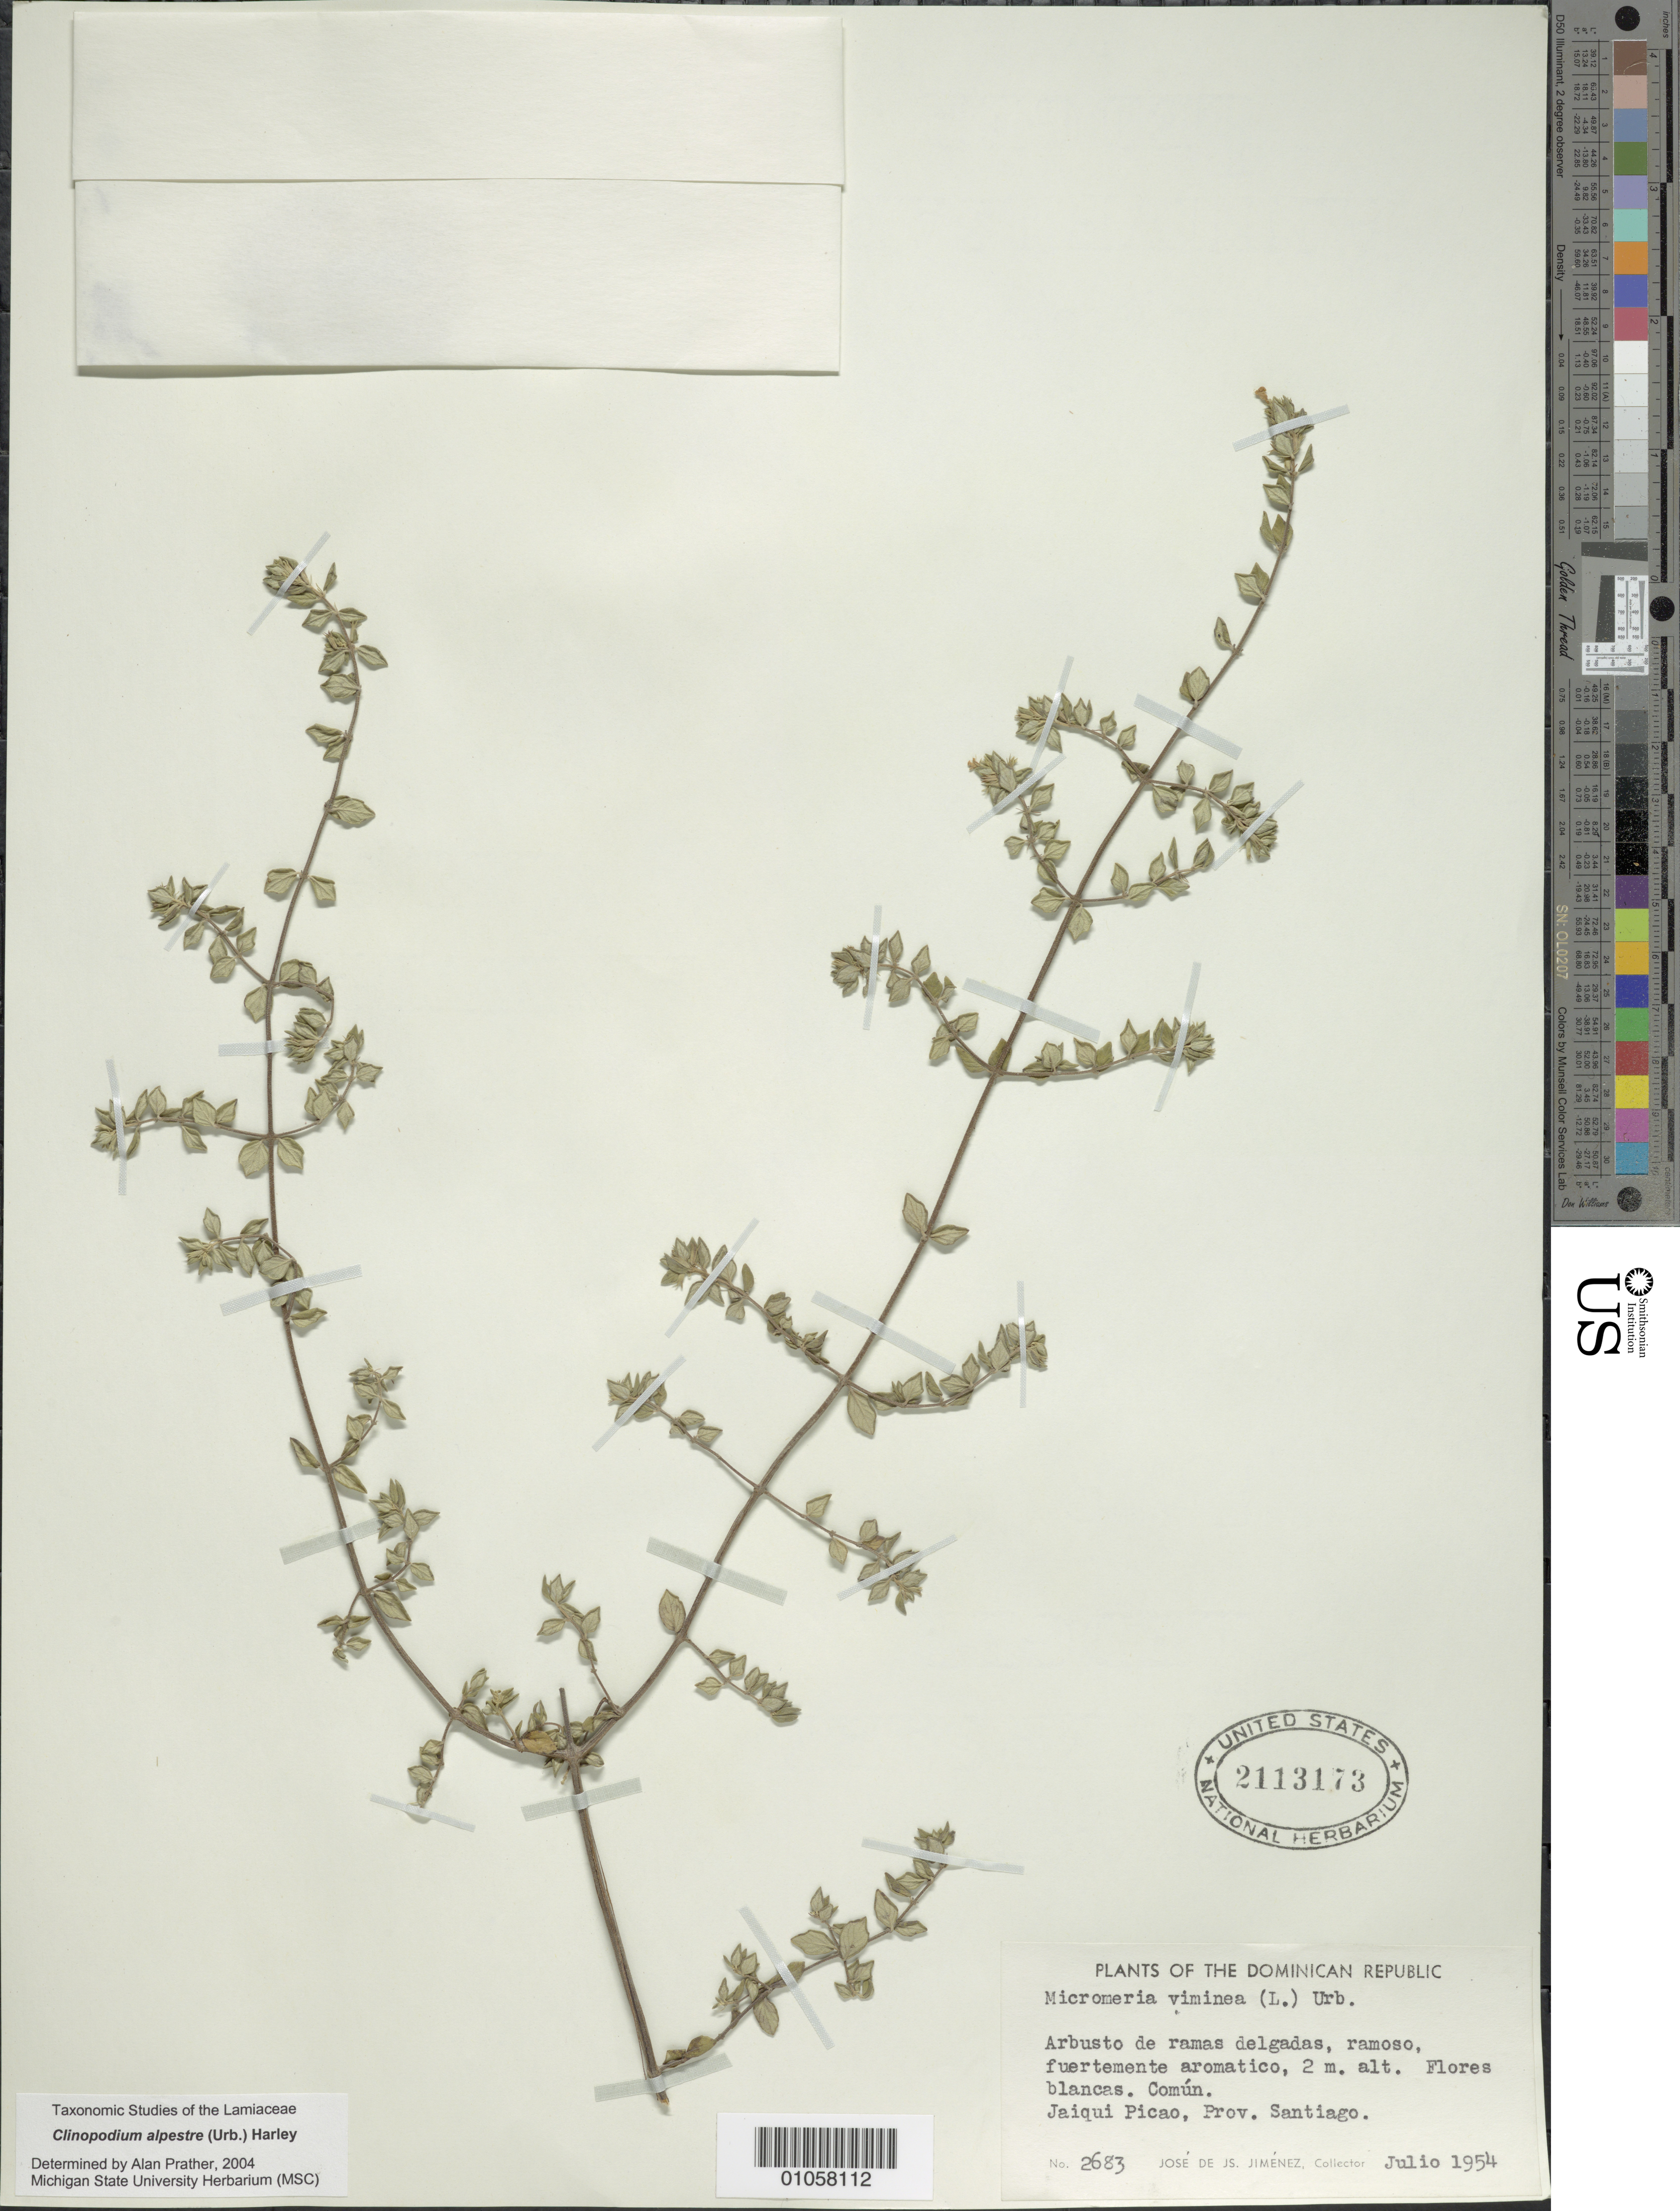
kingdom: Plantae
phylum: Tracheophyta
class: Magnoliopsida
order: Lamiales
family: Lamiaceae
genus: Clinopodium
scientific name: Clinopodium alpestre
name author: (Urb.) Harley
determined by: Prather, L. A.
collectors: J. J. Jiménez Almonte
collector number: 2683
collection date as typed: Jul 1954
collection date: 1954-07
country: Dominican Republic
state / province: Santiago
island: Hispaniola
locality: Jaiqui Picao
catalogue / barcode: US 2113173